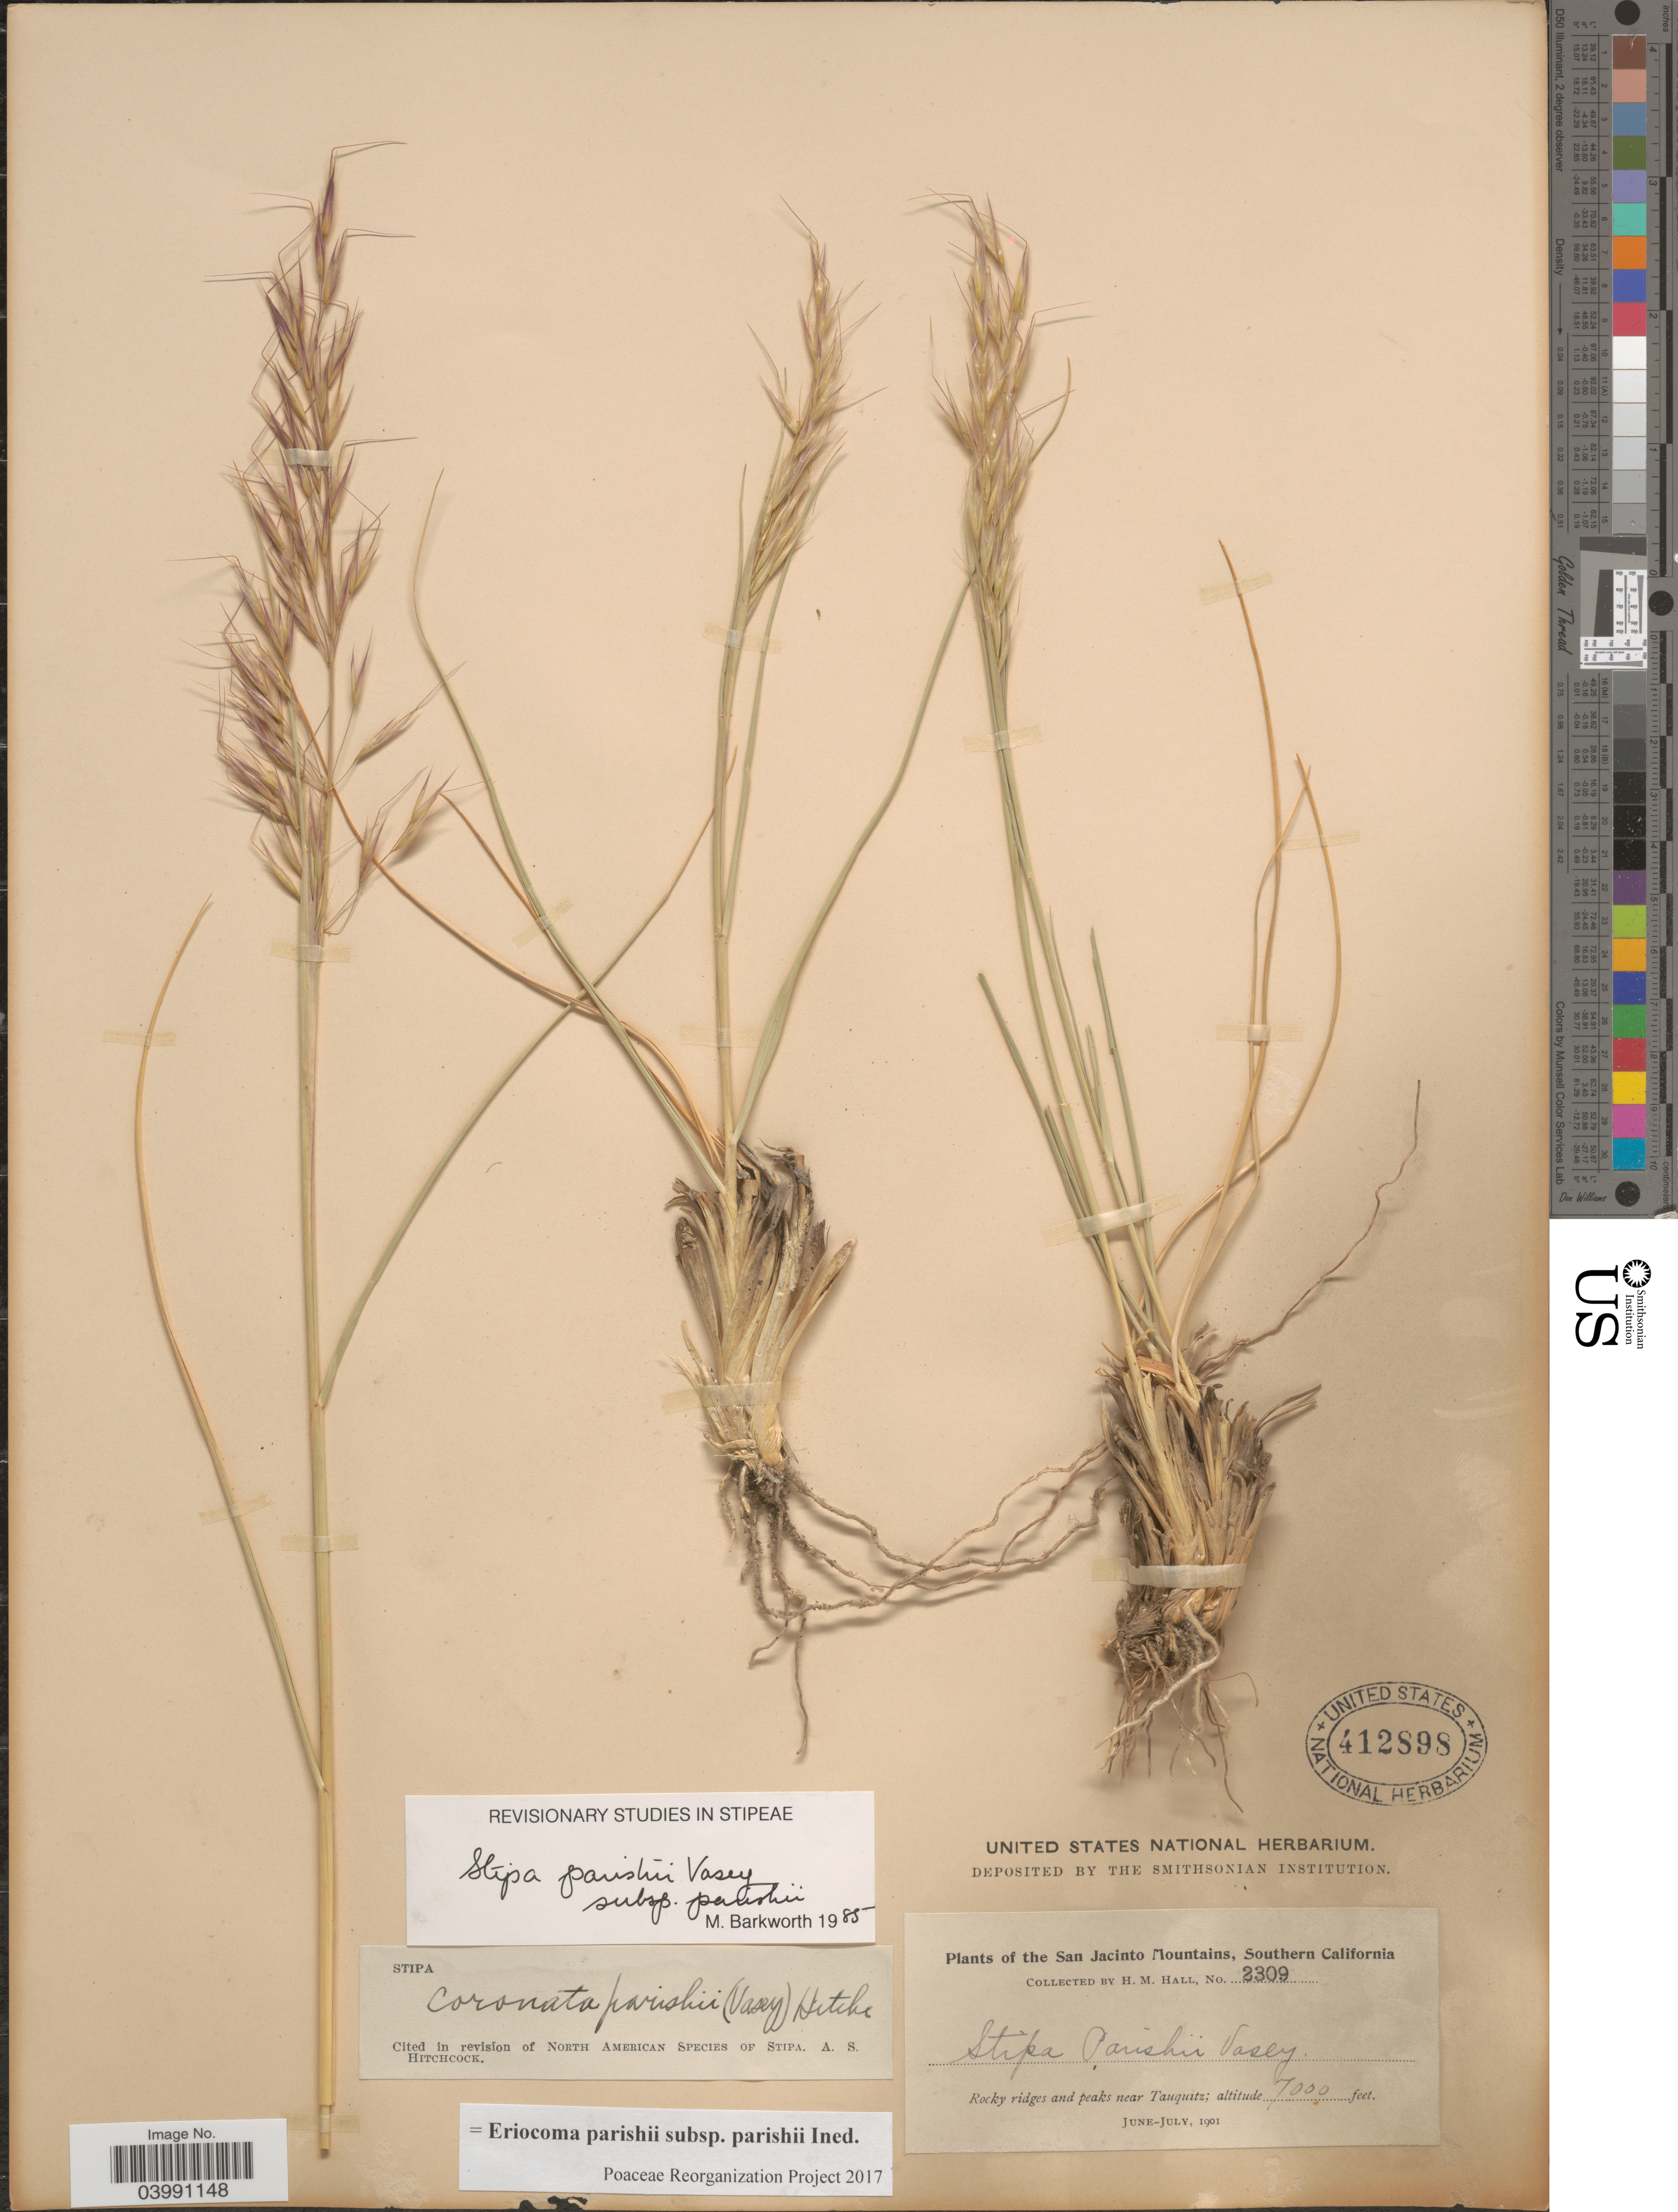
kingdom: Plantae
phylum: Tracheophyta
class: Liliopsida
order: Poales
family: Poaceae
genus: Eriocoma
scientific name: Eriocoma parishii subsp. parishii ined.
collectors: H. M. Hall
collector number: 2309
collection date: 1901-06/1901-07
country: United States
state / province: California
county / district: Riverside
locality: San Jacinto Mountains, Southern California. Rocky ridges and peaks near Tauquitz.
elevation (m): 2134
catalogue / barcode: US 412898